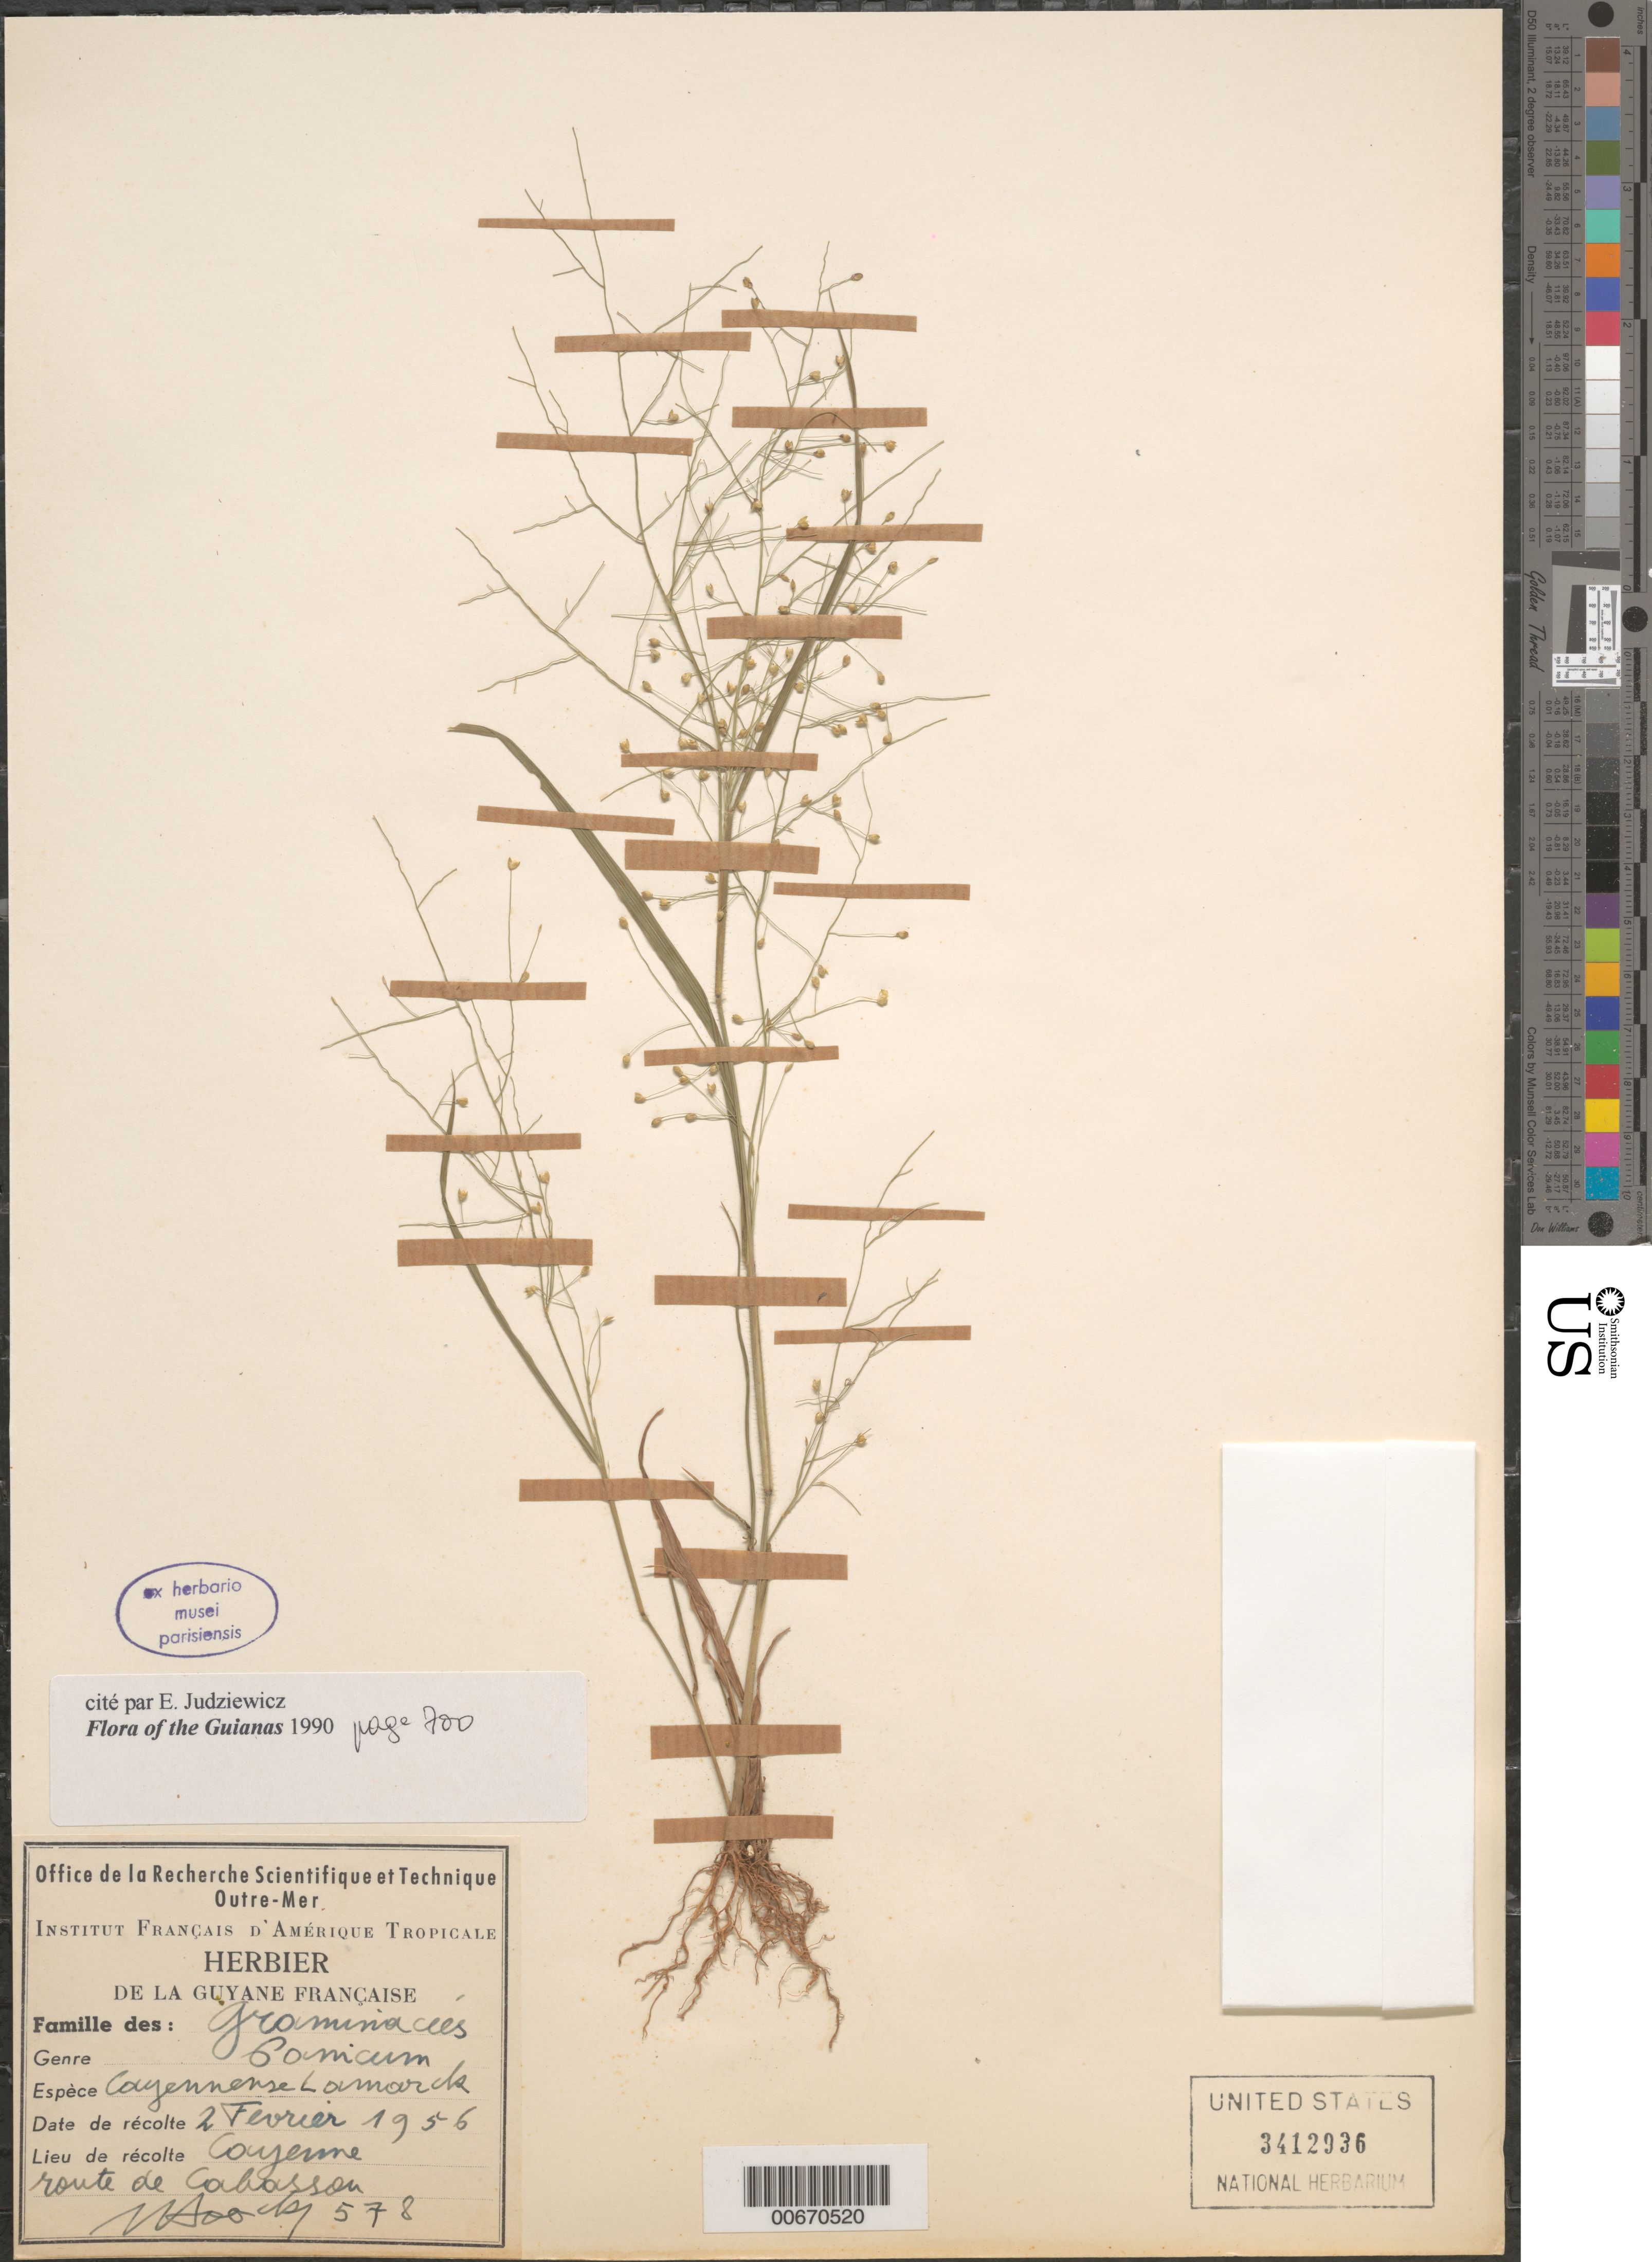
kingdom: Plantae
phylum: Tracheophyta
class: Liliopsida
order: Poales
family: Poaceae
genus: Panicum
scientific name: Panicum cayennense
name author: Lam.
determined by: Judziewicz, E. J.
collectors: J. Hoock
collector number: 578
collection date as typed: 2-Feb-56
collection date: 1956-02-02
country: French Guiana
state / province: Cayenne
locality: Cayenne, Route de Cabassou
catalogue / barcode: US 3412936